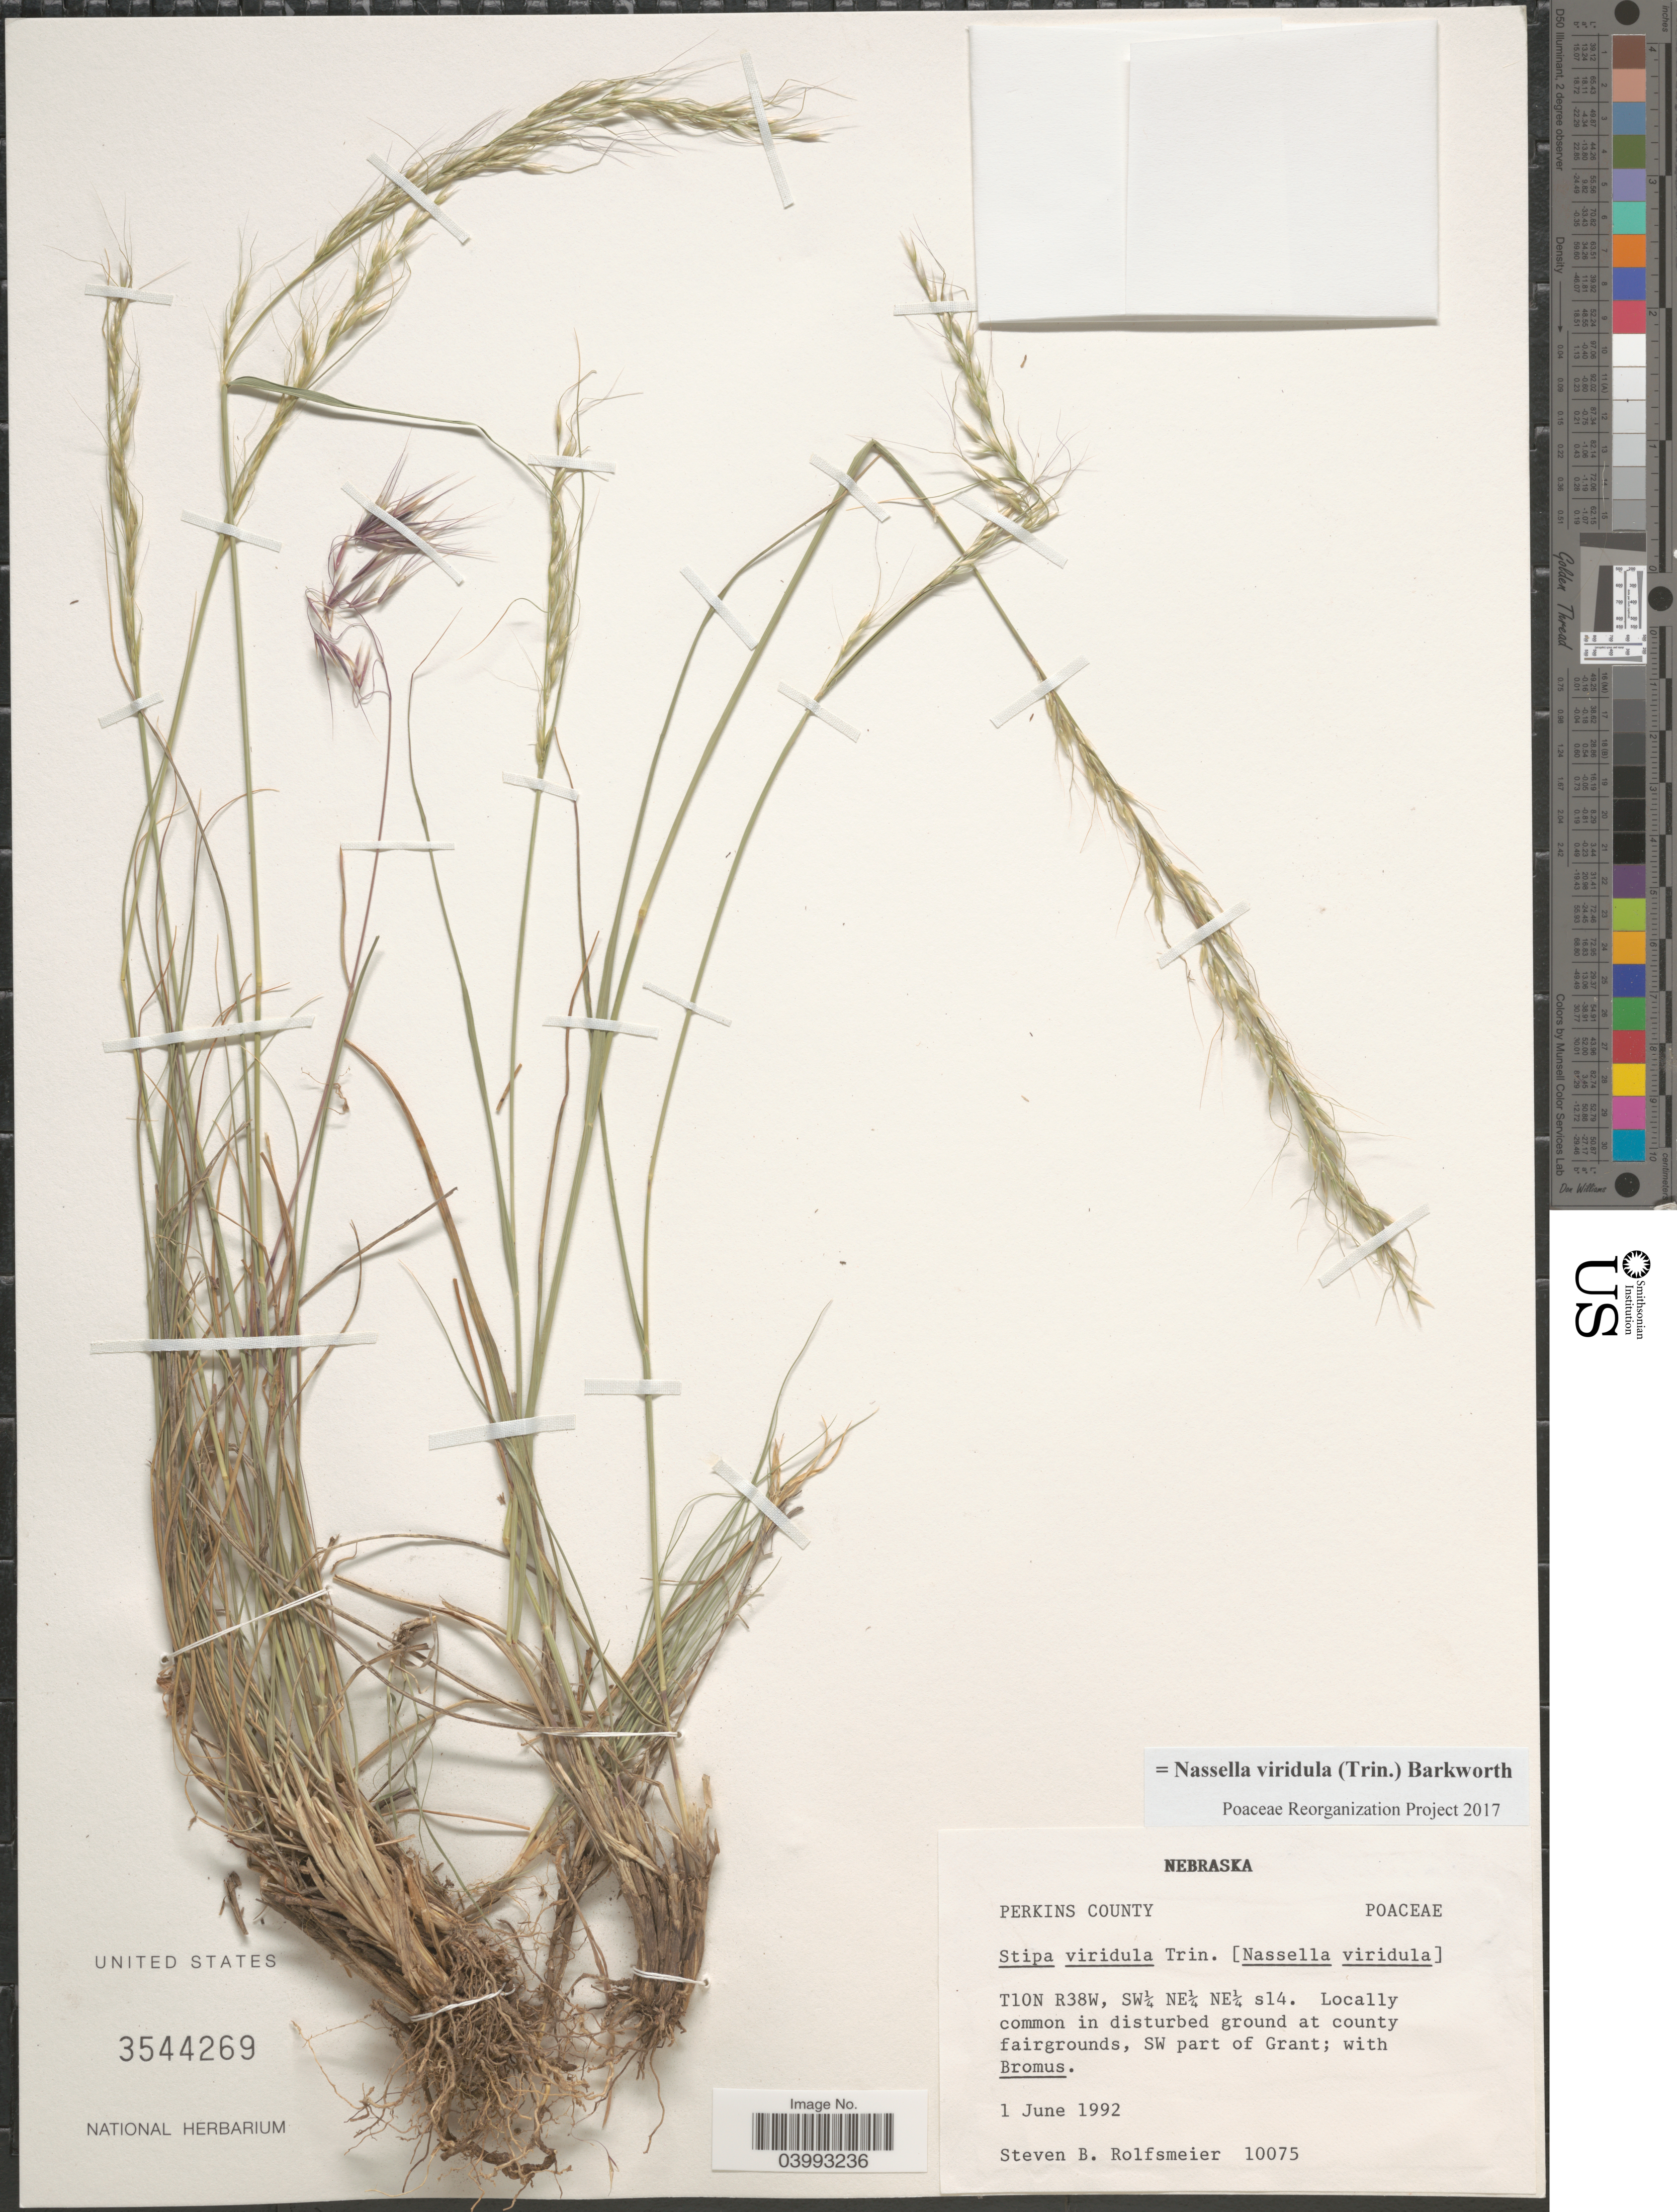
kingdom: Plantae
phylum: Tracheophyta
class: Liliopsida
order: Poales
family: Poaceae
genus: Nassella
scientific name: Nassella viridula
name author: (Trin.) Barkworth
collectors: S. Rolfsmeier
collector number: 10075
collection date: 1992-06-01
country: United States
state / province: Nebraska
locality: Perkins County. T10N R38W, SW¼ NE¼ NE¼ s14. Locally common in disturbed ground at county fairgrounds, SW part of Grant.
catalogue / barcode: US 3544269